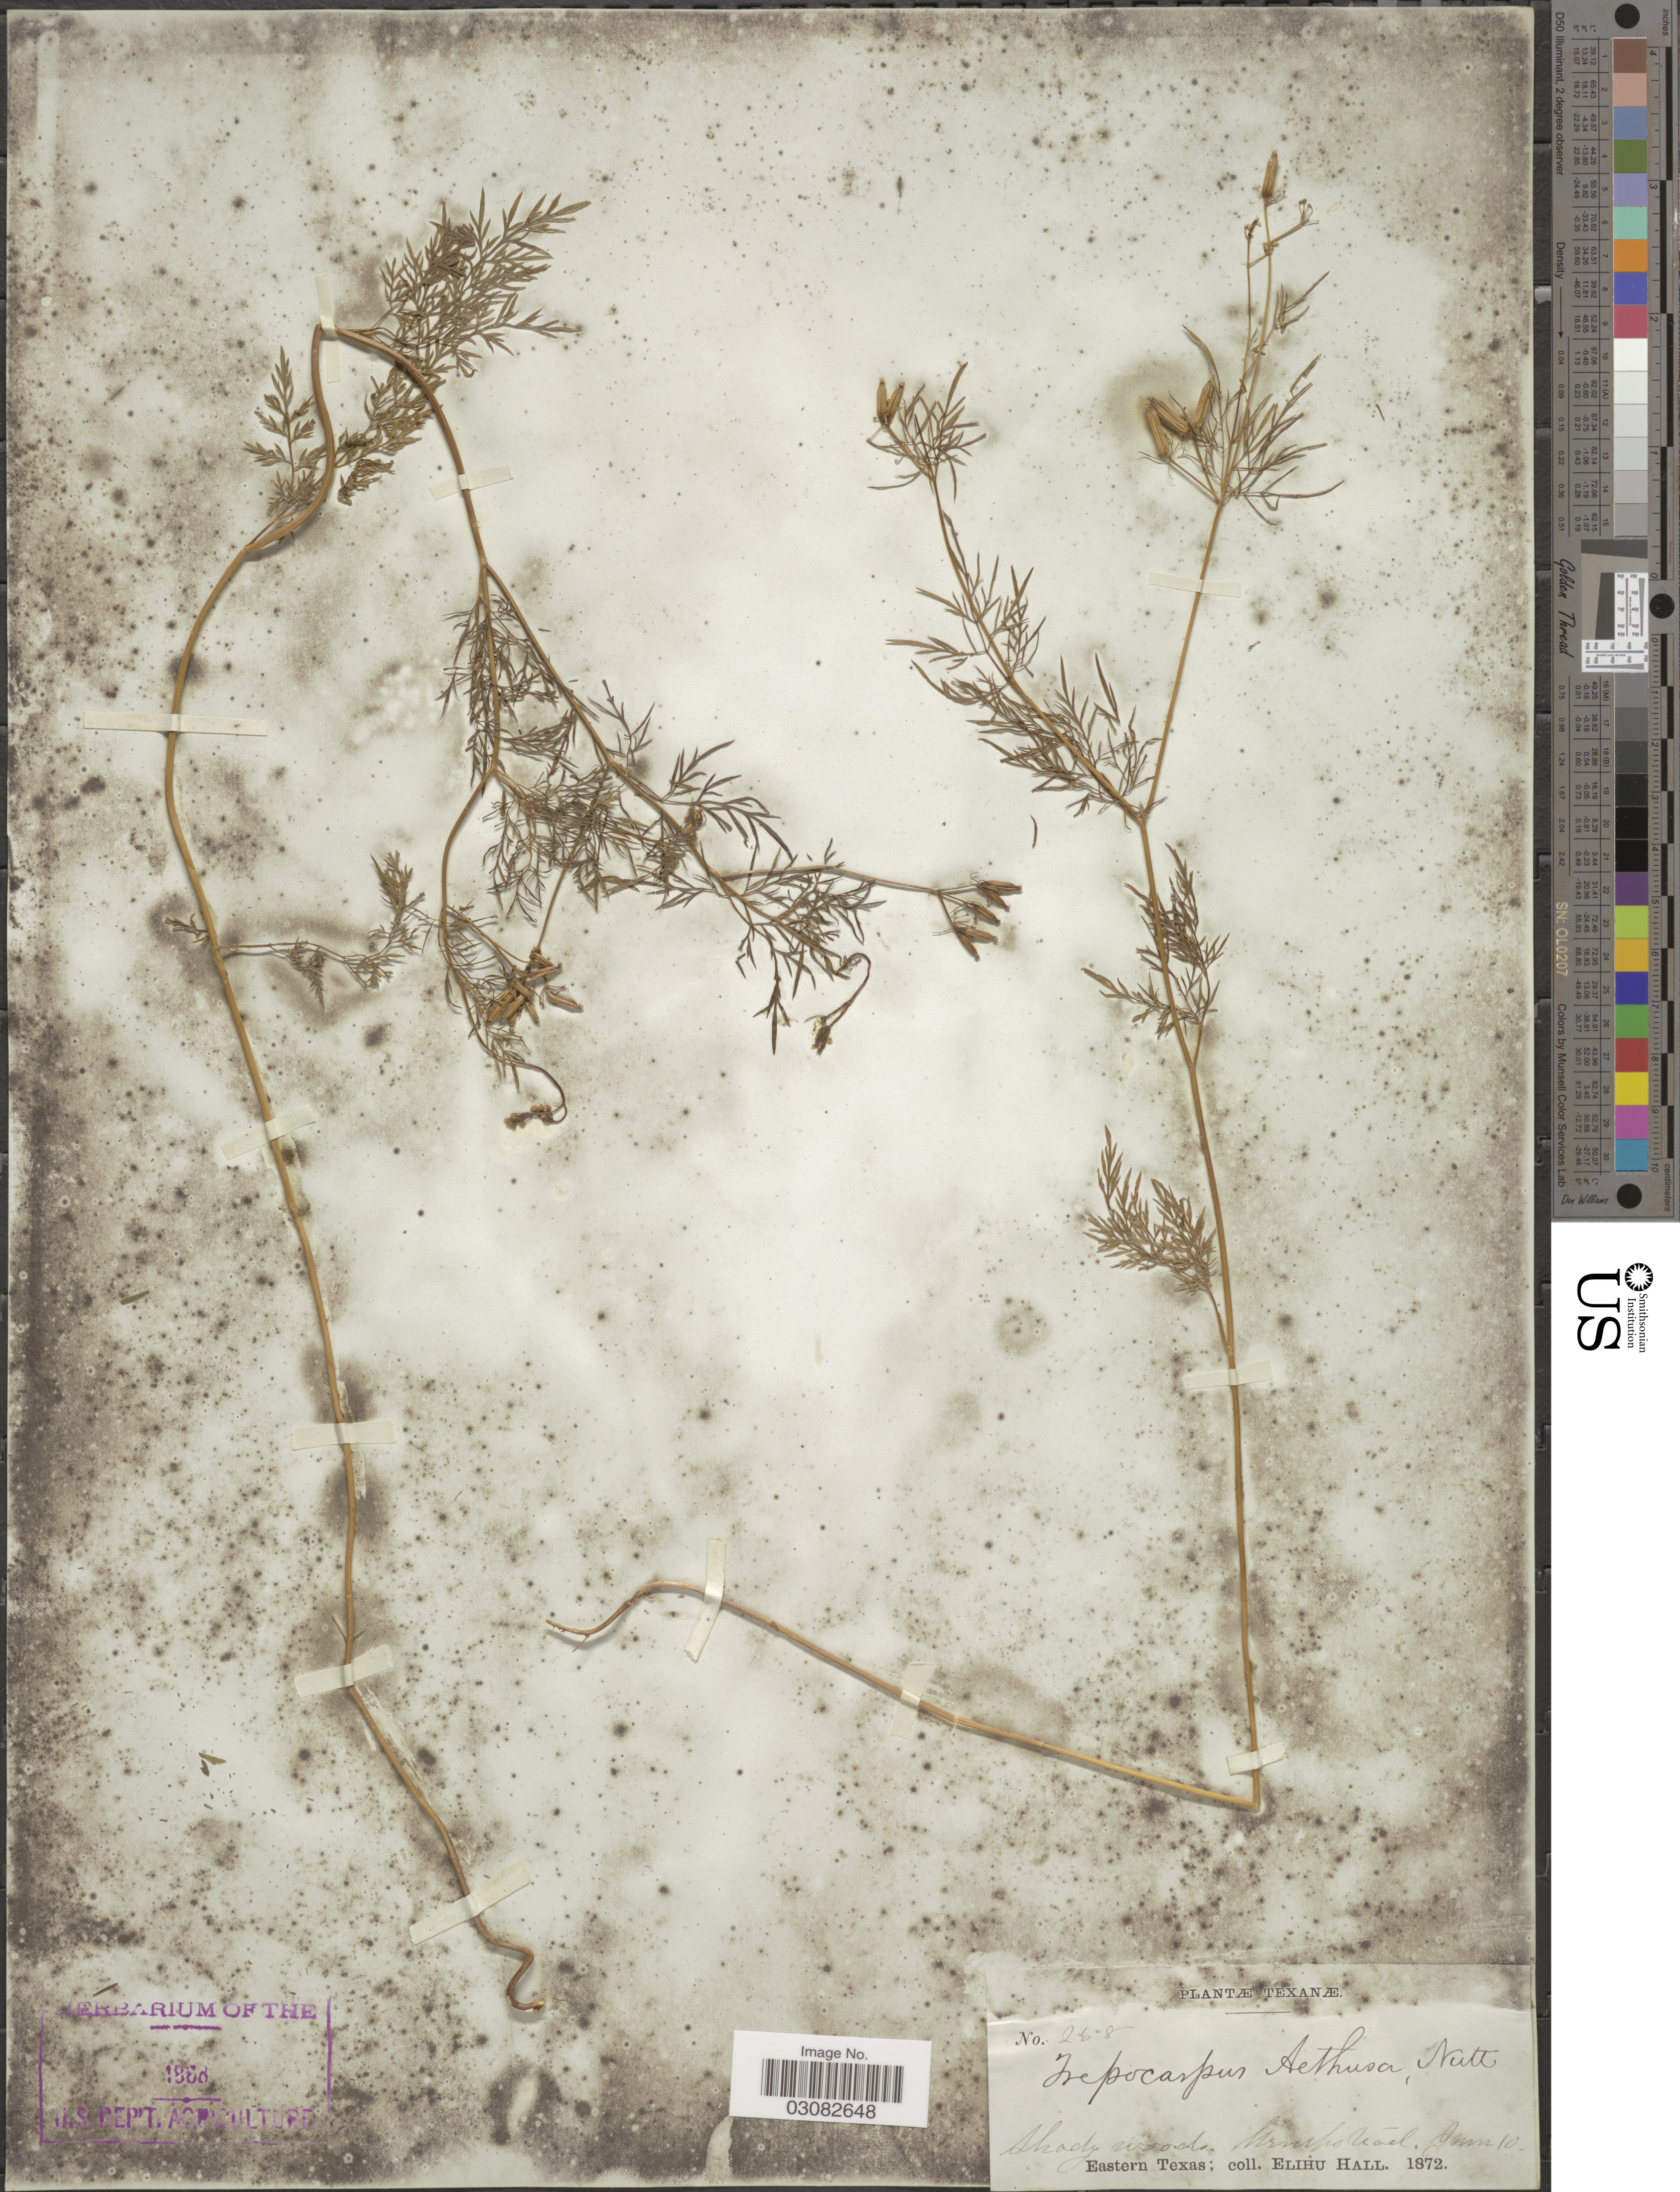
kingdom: Plantae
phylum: Tracheophyta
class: Magnoliopsida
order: Apiales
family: Apiaceae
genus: Trepocarpus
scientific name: Trepocarpus aethusae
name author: Nutt. ex DC.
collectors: E. Hall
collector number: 258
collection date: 1872-06-10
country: United States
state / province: Texas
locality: Texanae. Shady woods Hempstead. Eastern Texas.